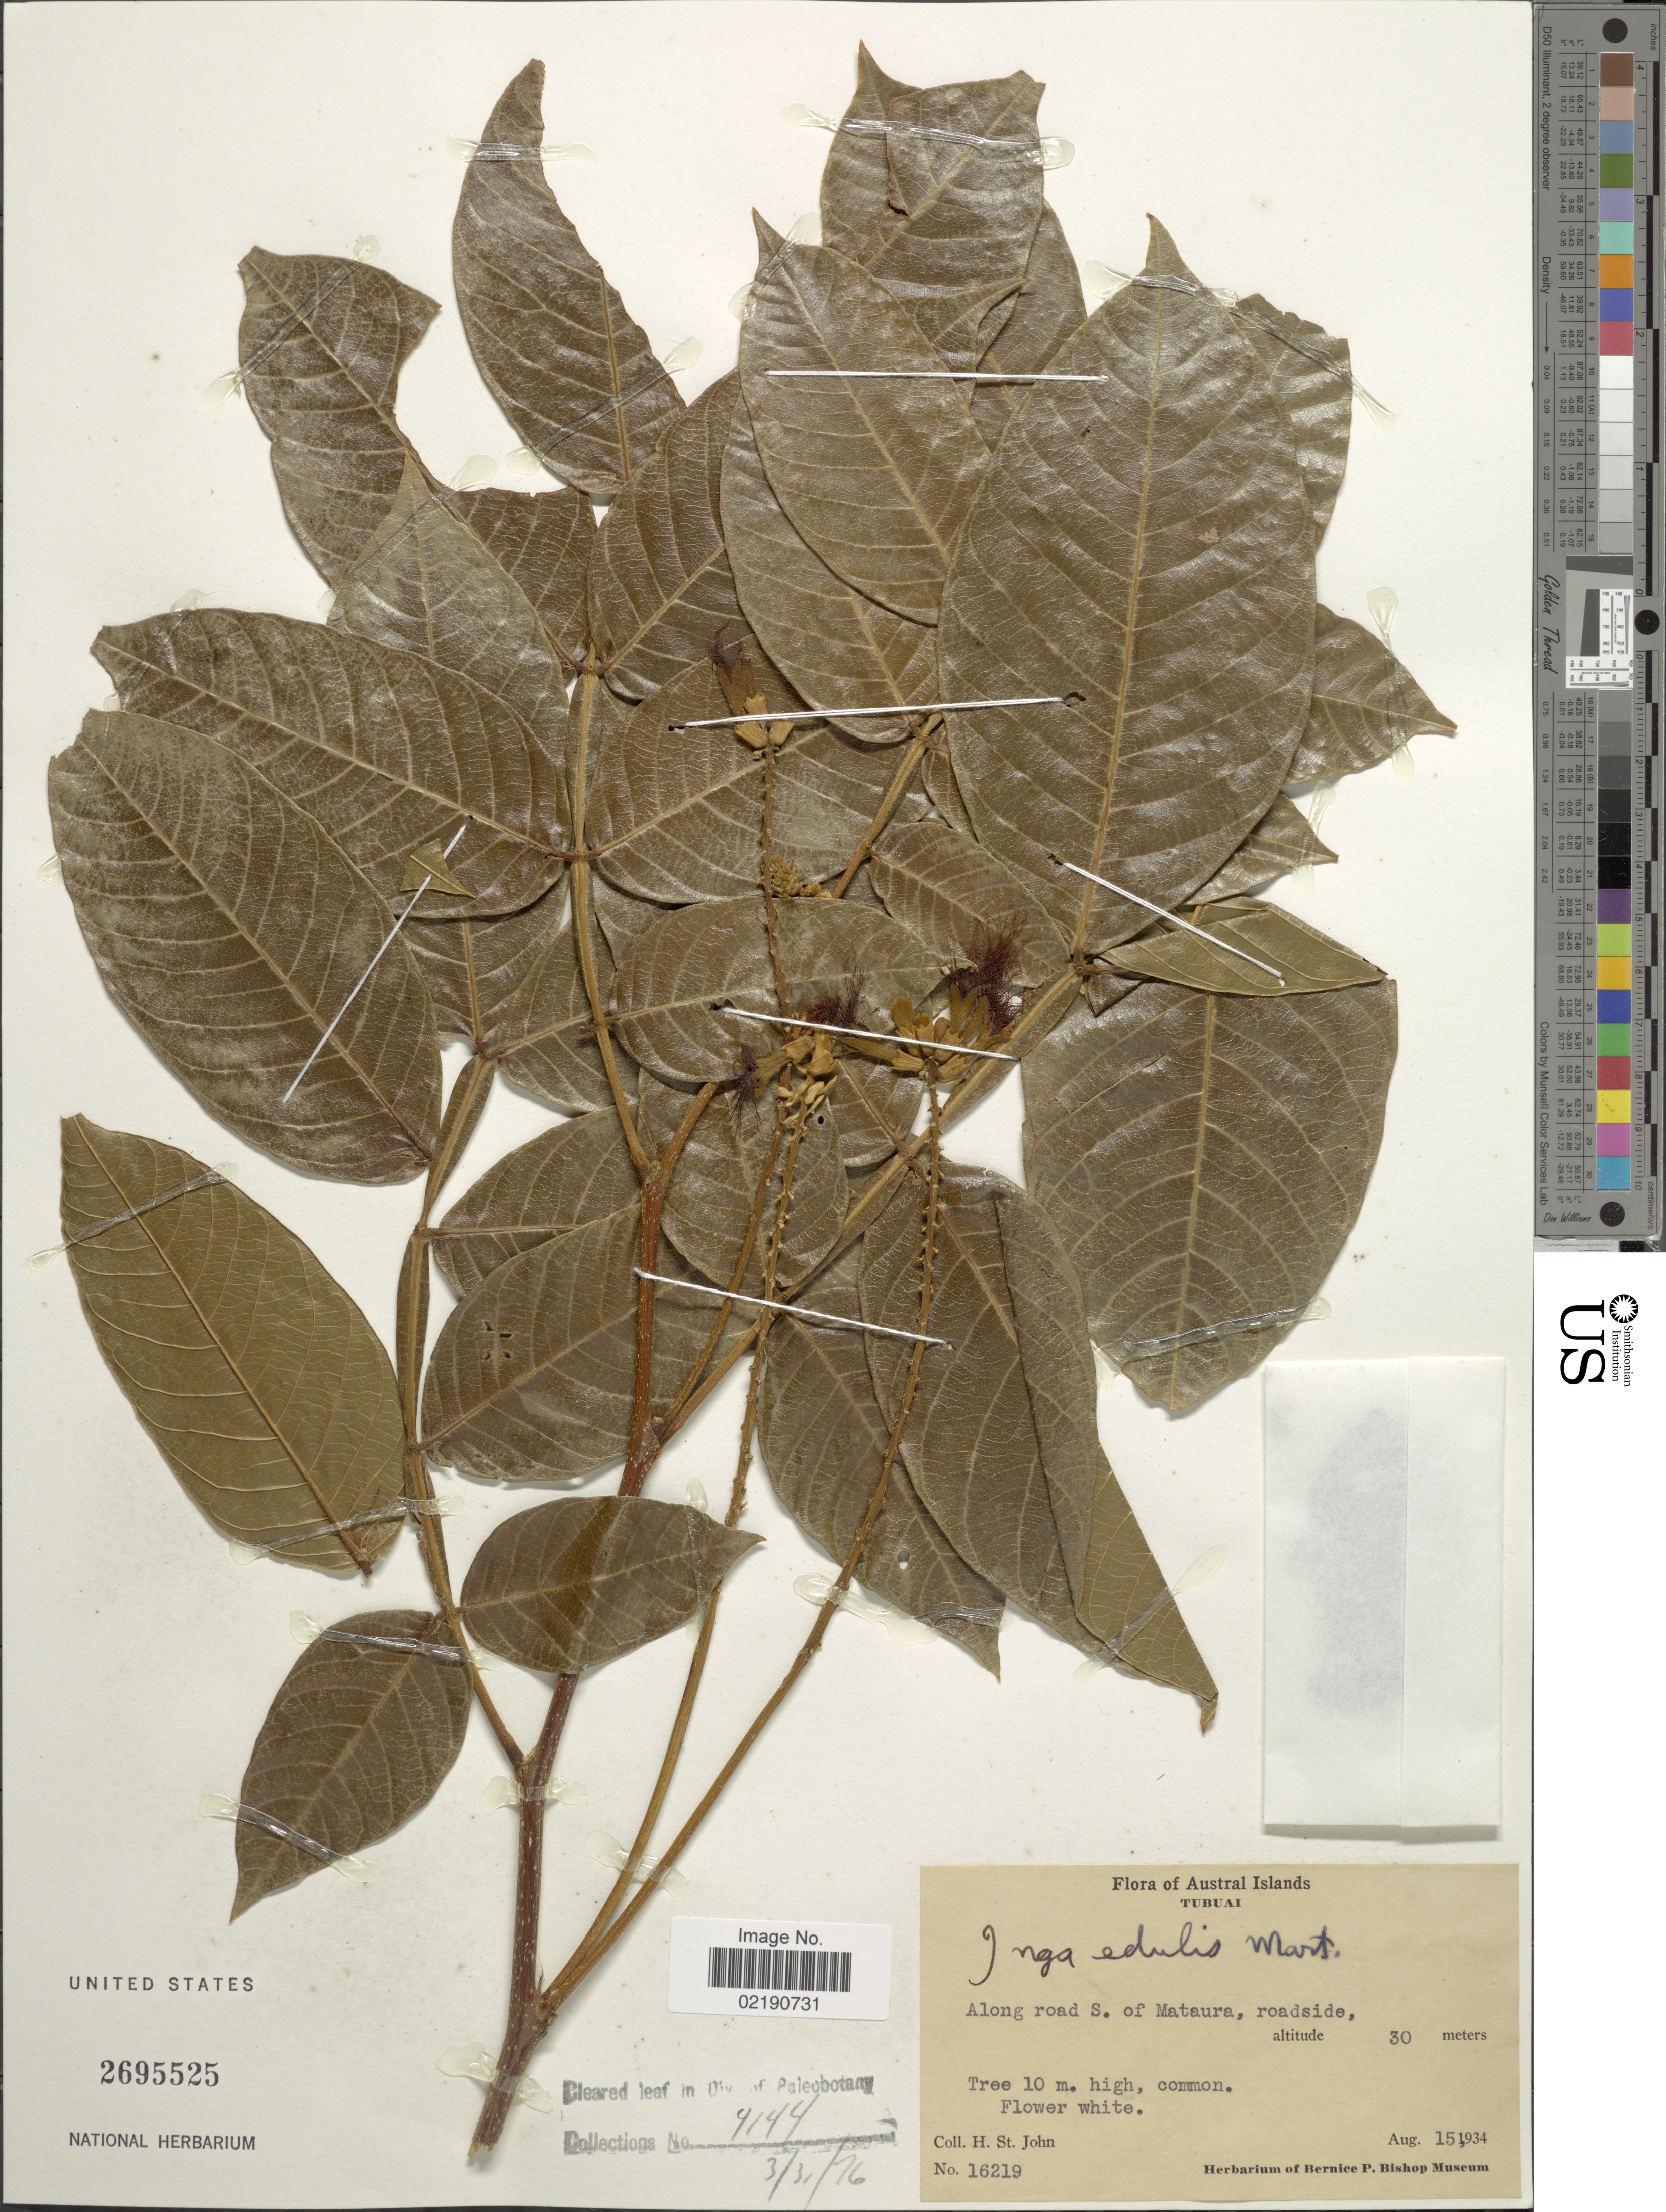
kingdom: Plantae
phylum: Tracheophyta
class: Magnoliopsida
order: Fabales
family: Fabaceae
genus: Inga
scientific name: Inga edulis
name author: Mart.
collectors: H. St. John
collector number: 16219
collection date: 1934-08-15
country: French Polynesia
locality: Austral Islands, Tubuai, along road S. of Mataura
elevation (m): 30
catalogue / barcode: US 2695525